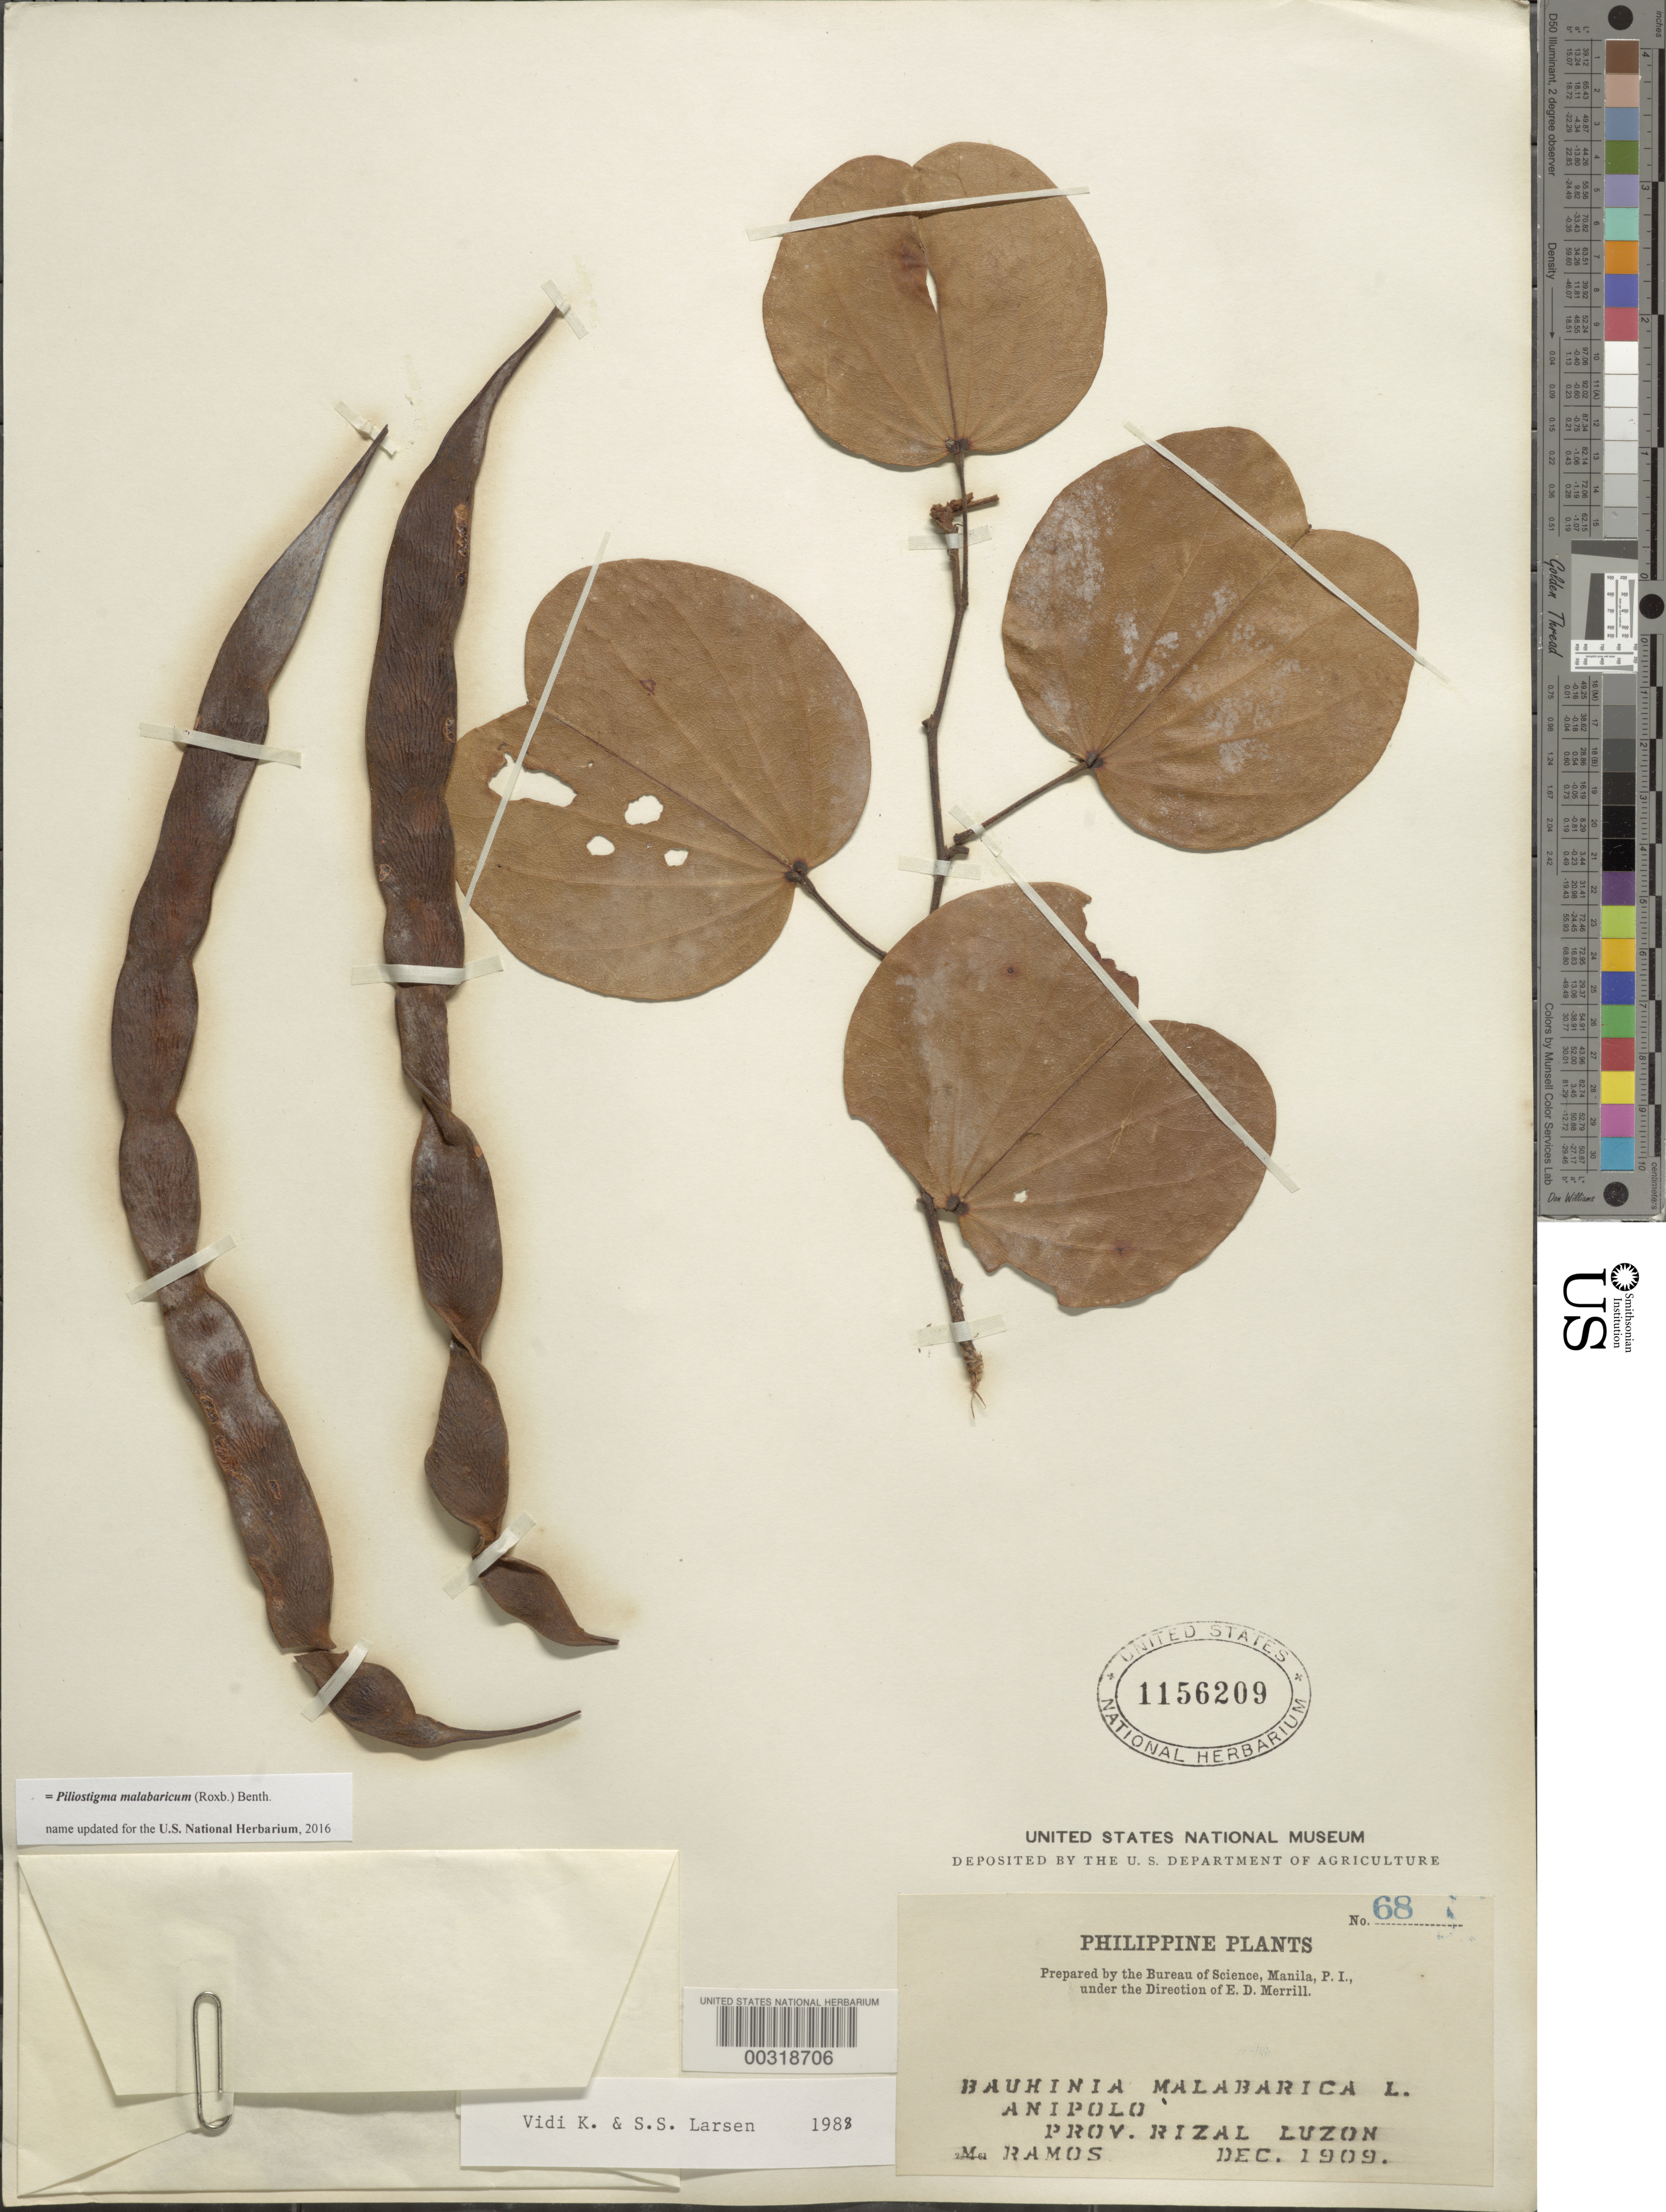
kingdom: Plantae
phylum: Tracheophyta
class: Magnoliopsida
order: Fabales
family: Fabaceae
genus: Piliostigma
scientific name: Piliostigma malabaricum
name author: (Roxb.) Benth.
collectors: M. Ramos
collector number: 68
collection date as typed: Dec 1909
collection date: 1909-12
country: Philippines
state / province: Calabarzon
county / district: Rizal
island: Luzon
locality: Antipolo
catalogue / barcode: US 1156209